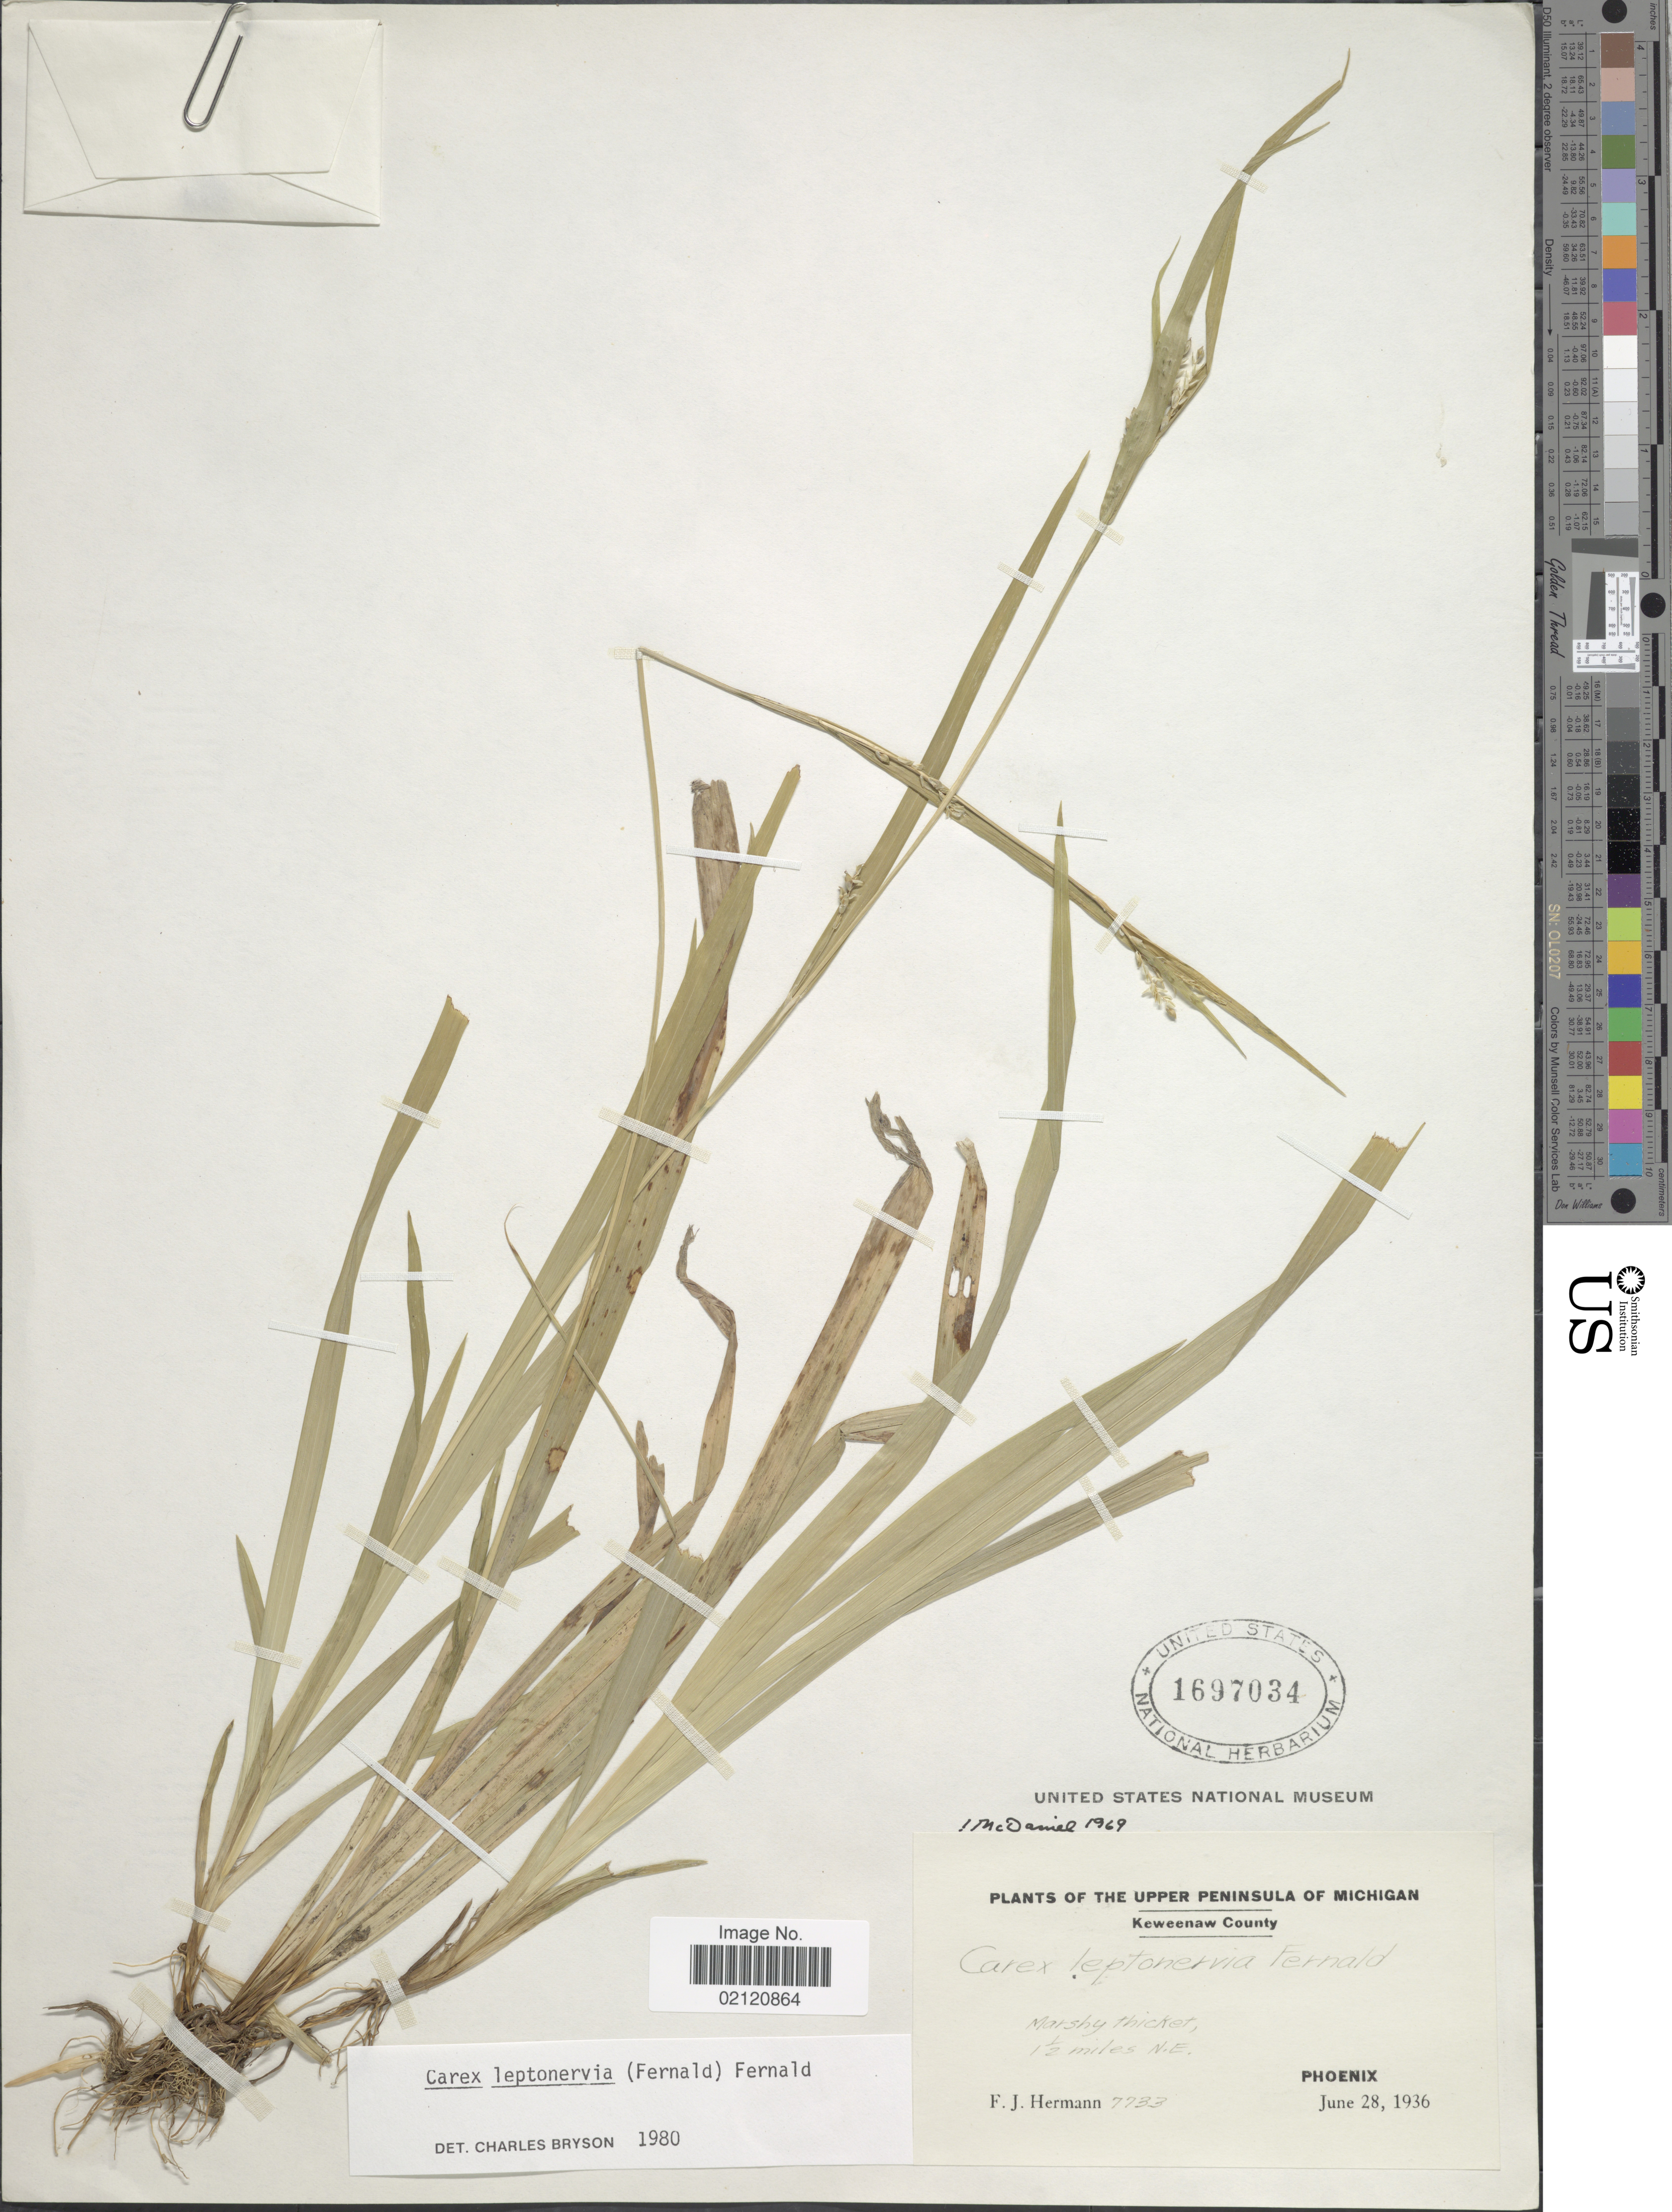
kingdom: Plantae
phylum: Tracheophyta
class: Liliopsida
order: Poales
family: Cyperaceae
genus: Carex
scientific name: Carex leptonervia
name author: (Fernald) Fernald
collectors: F. J. Hermann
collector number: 7733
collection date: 1936-01-28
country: United States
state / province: Michigan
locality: The Upper Peninsula of Michigan, Keweenaw County, 1 ½ miles N.E. Phoenix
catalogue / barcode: US 1697034